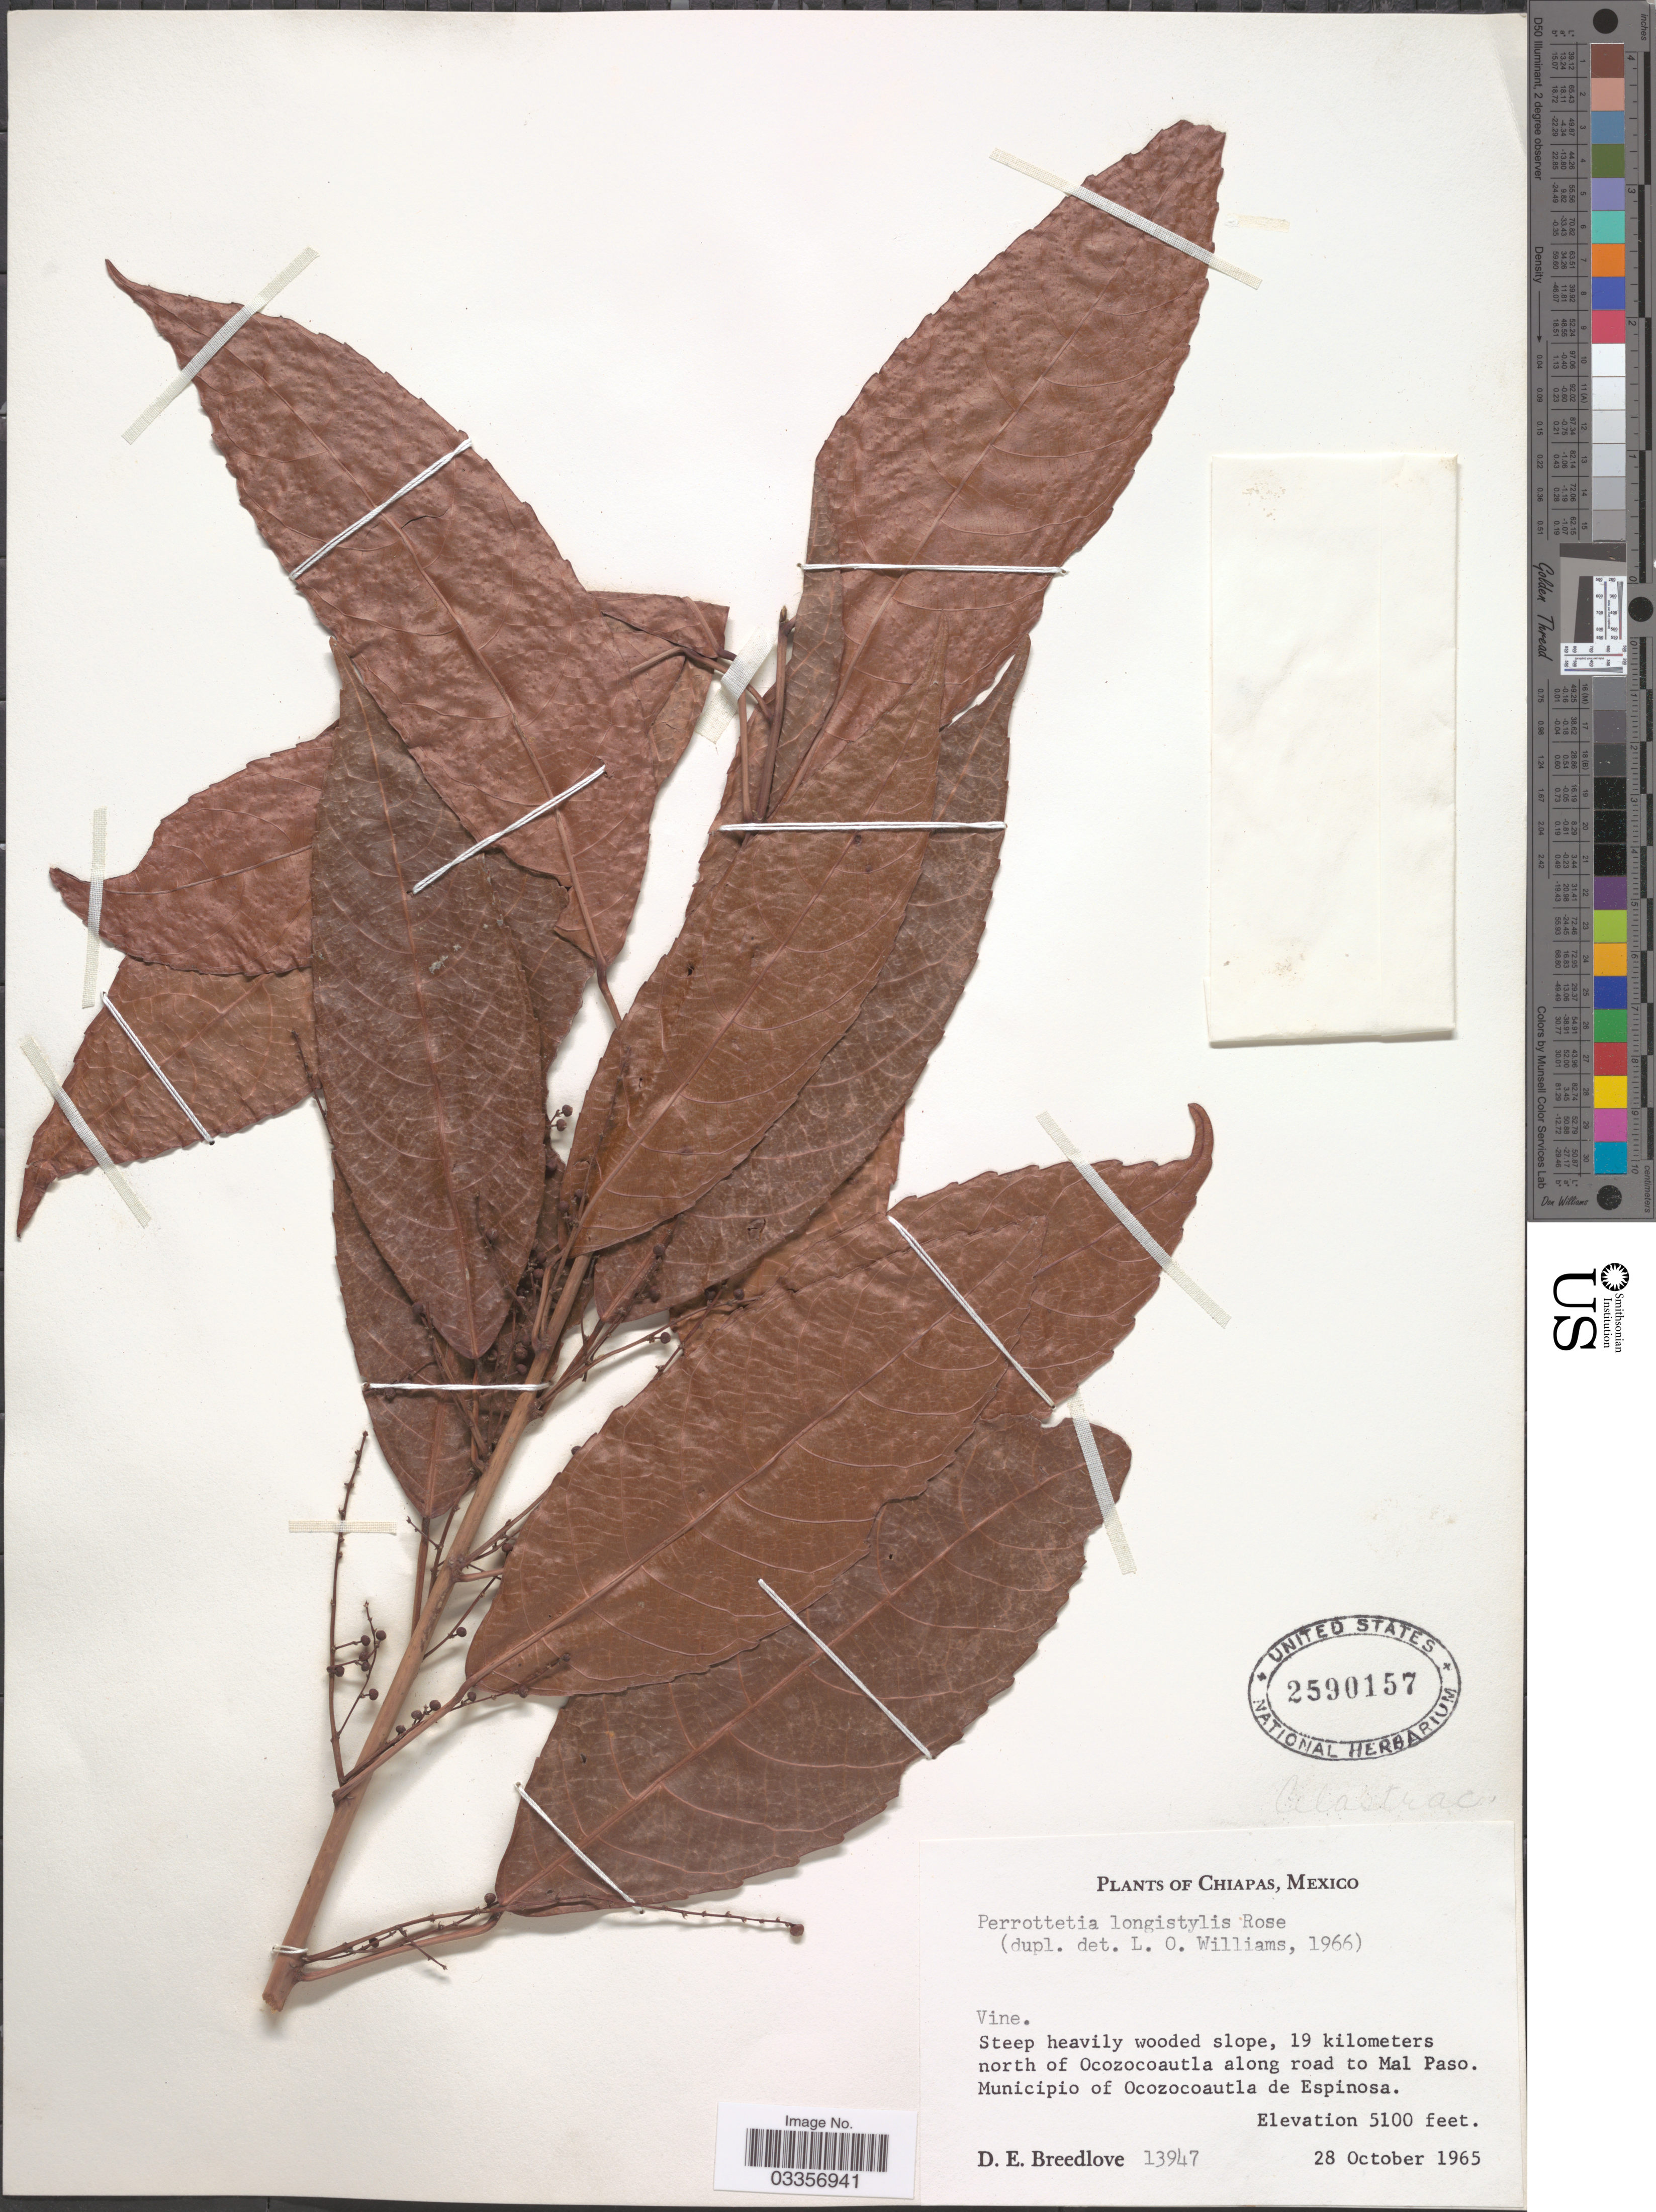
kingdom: Plantae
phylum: Tracheophyta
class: Magnoliopsida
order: Huerteales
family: Dipentodontaceae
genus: Perrottetia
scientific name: Perrottetia longistylis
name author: Rose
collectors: D. E. Breedlove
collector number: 13947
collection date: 1965-10-28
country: Mexico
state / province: Chiapas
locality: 19 kilometers north of Ocozocoautla along road to Mal Paso. Municipio of Ocozocoautla de Espinosa.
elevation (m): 1554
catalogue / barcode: US 2590157